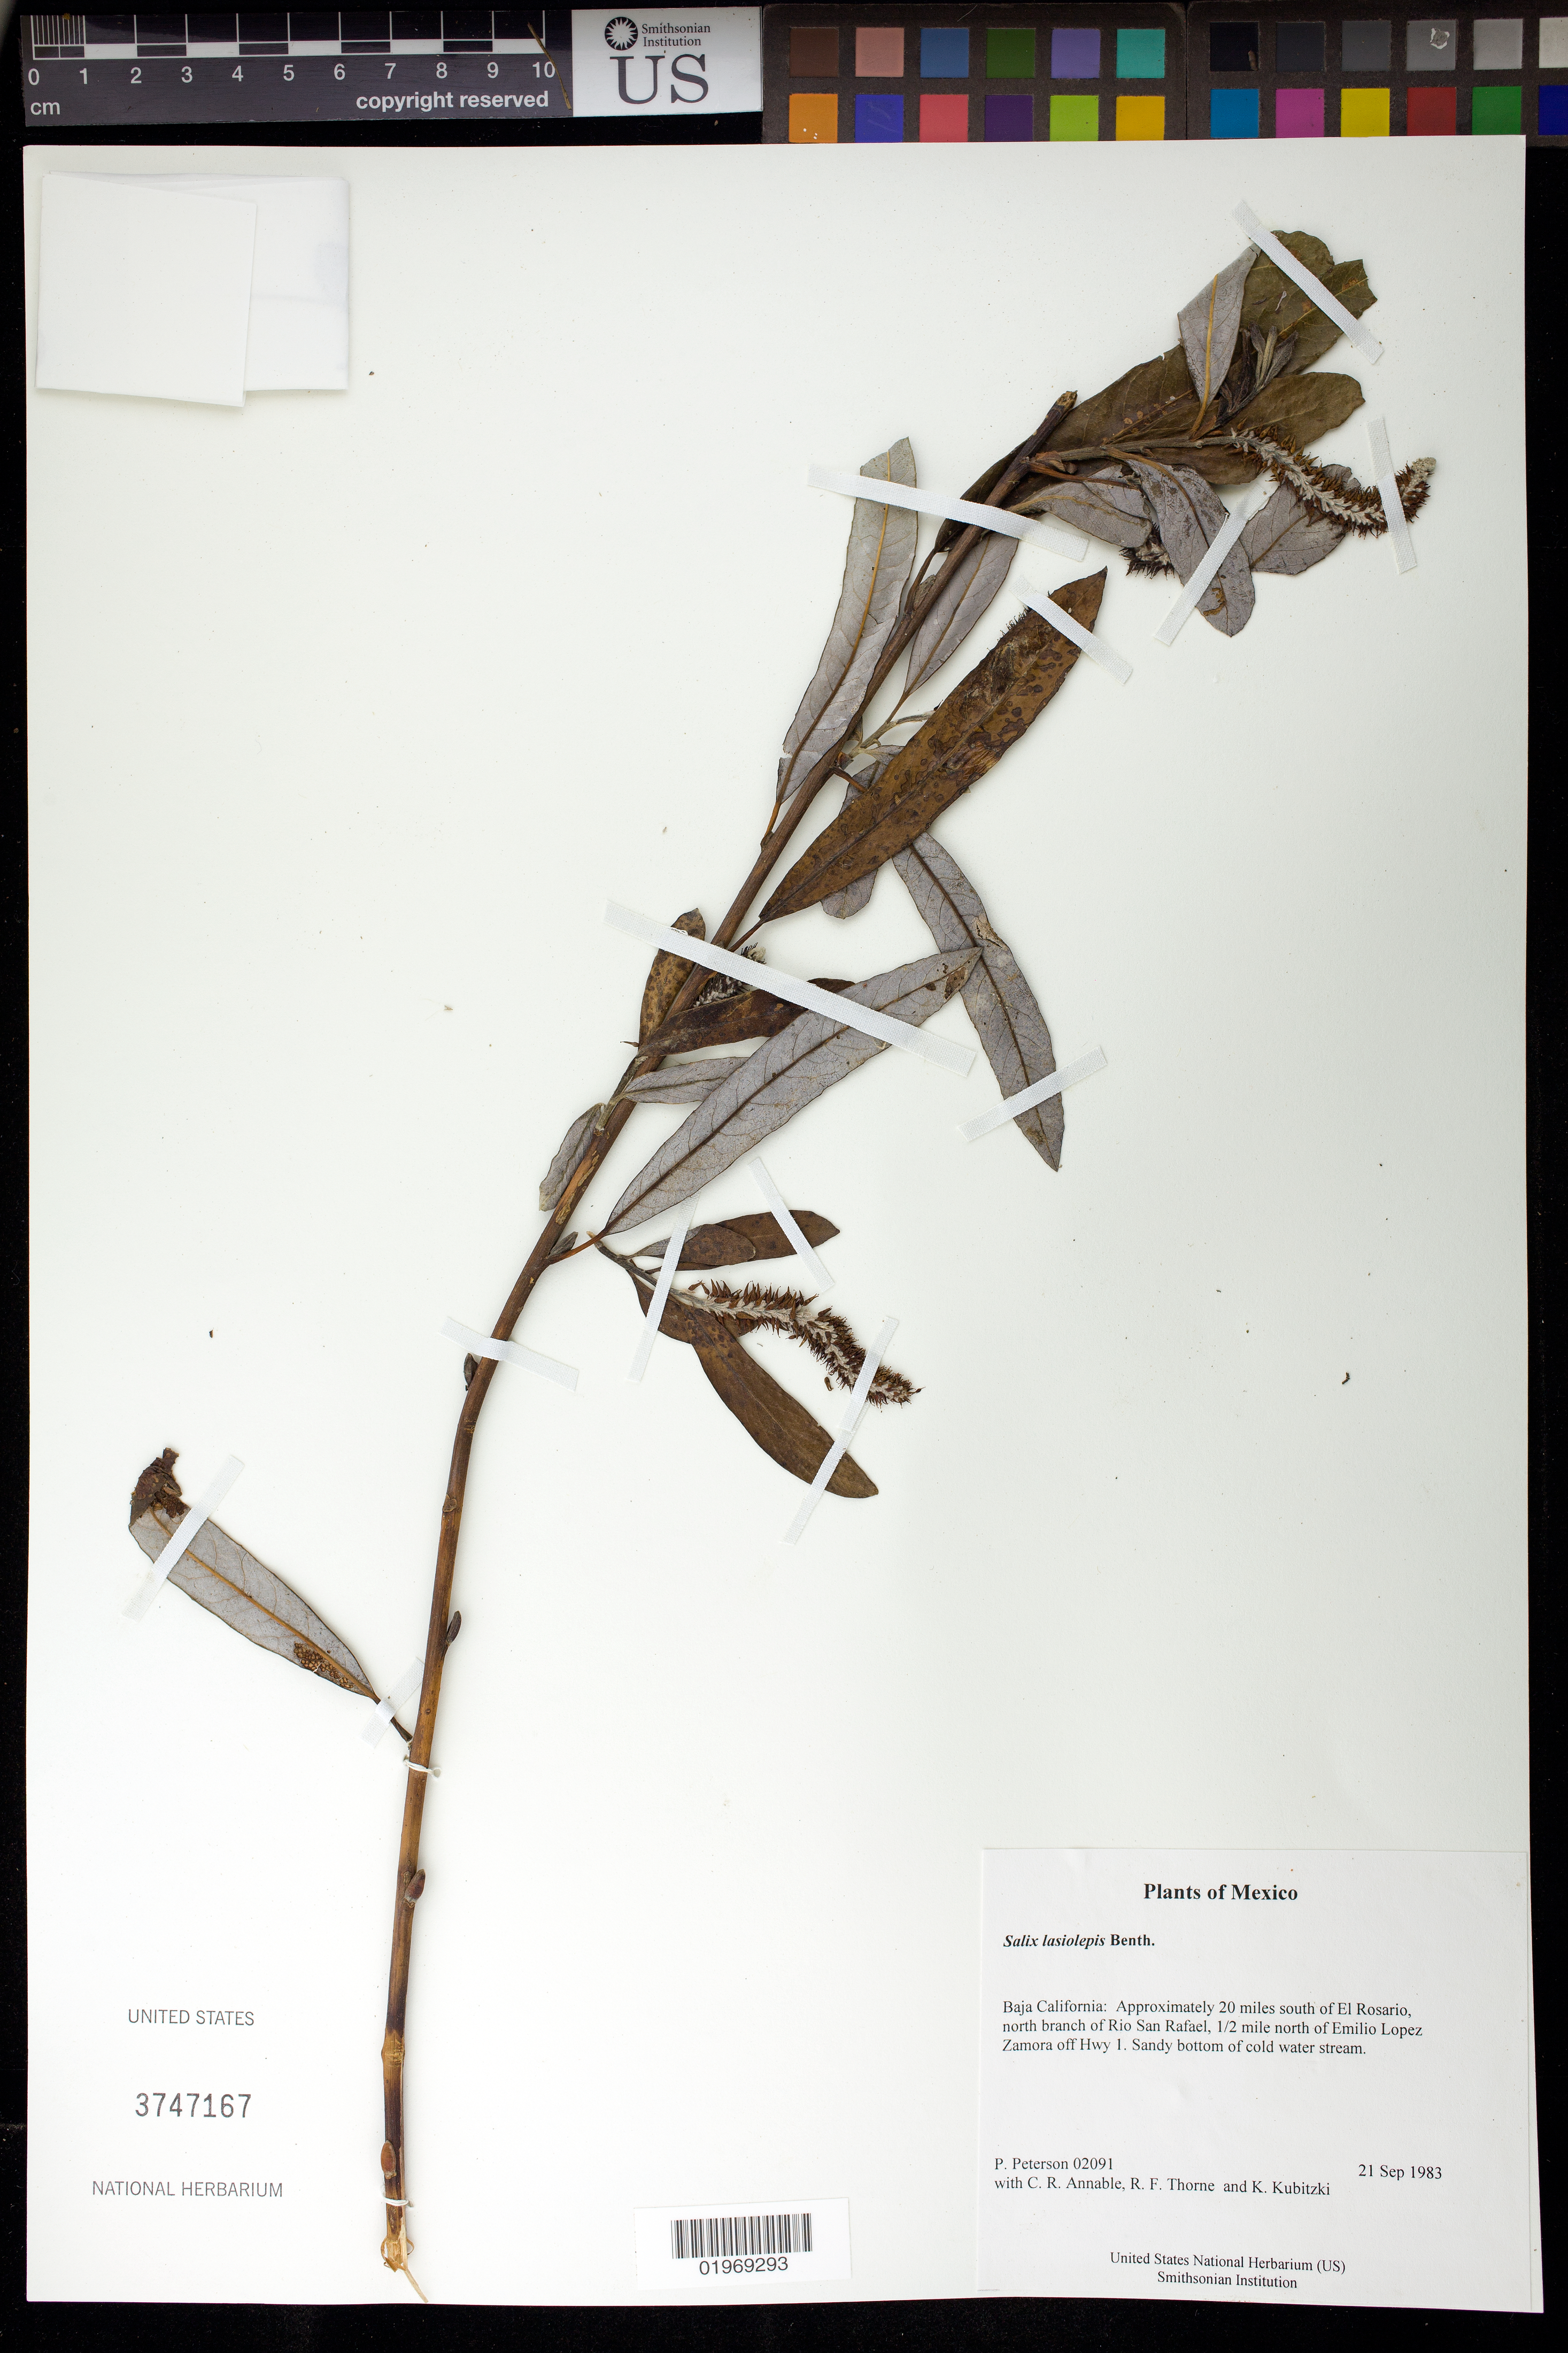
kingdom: Plantae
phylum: Tracheophyta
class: Magnoliopsida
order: Malpighiales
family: Salicaceae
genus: Salix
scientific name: Salix lasiolepis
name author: Benth.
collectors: P. M. Peterson, C. R. Annable, R. F. Thorne & K. Kubitzki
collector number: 02091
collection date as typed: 21 Sep 1983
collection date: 1983-09-21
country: Mexico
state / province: Baja California Norte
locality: Approximately 20 miles south of El Rosario, north branch of Rio San Rafael, 1/2 mile north of Emilio Lopez Zamora off Hwy 1.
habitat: Sandy bottom of cold water stream.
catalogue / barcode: US 3747167